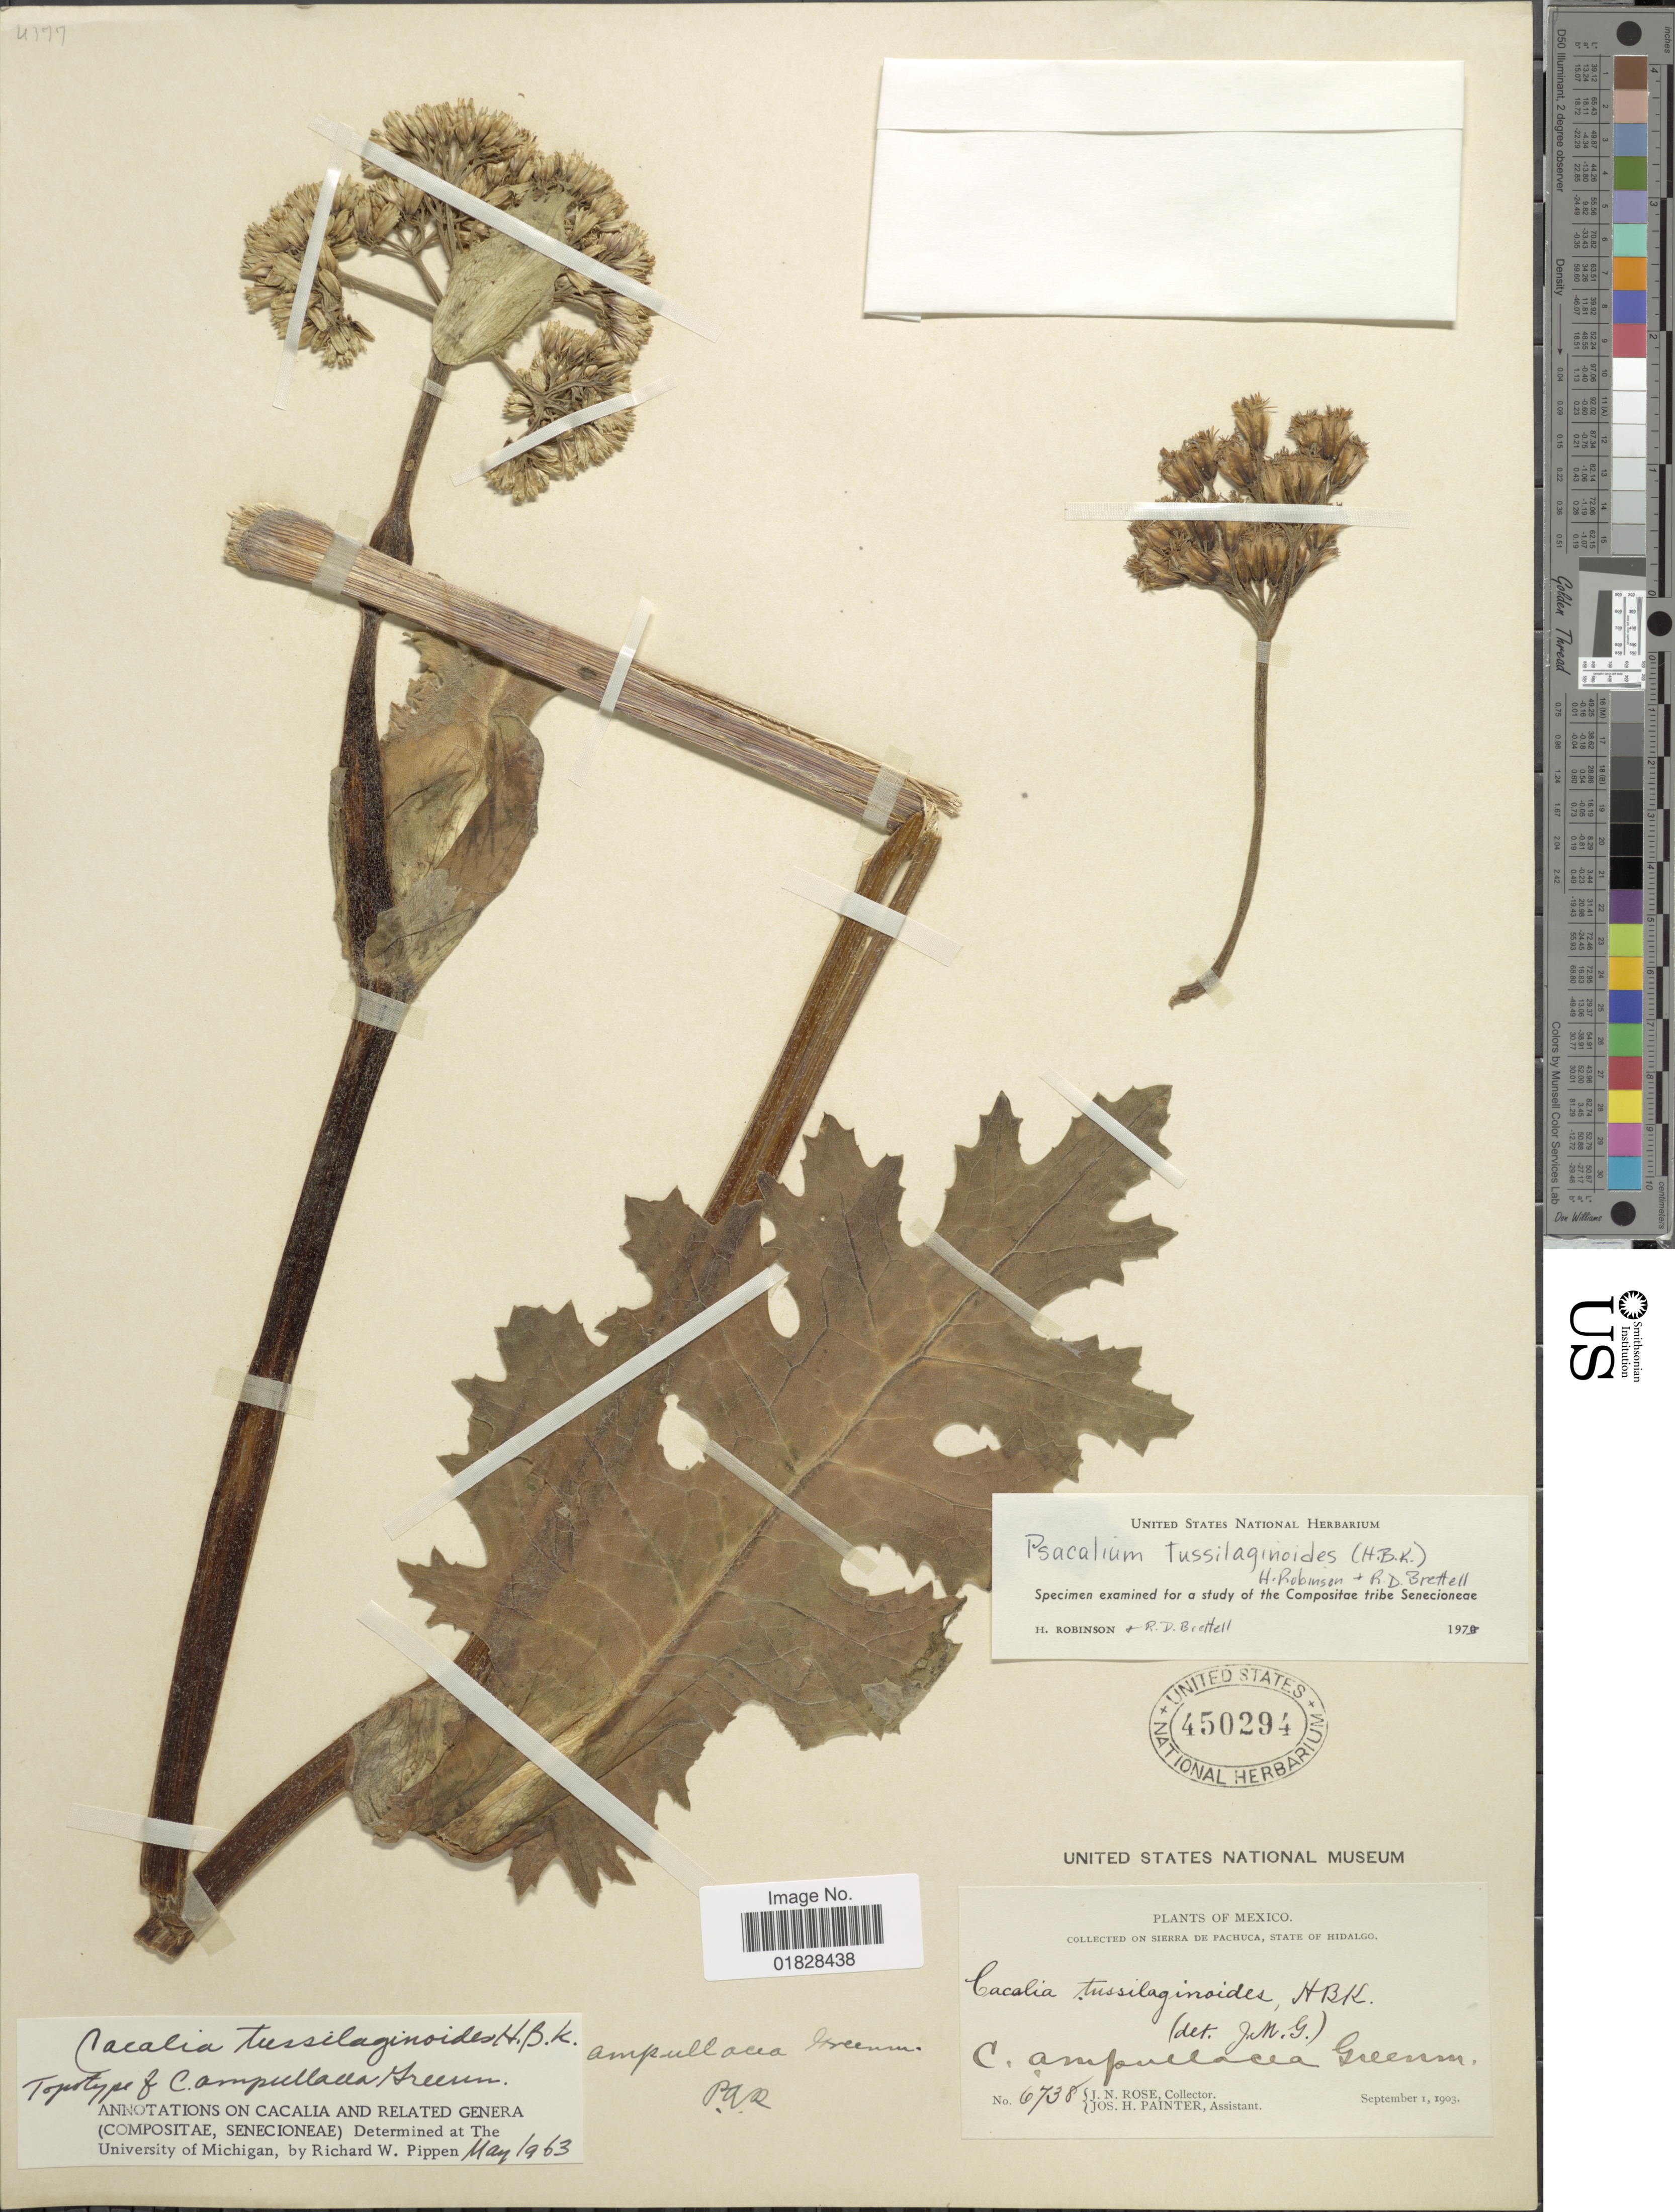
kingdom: Plantae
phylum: Tracheophyta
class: Magnoliopsida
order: Asterales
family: Asteraceae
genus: Psacalium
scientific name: Psacalium tussilaginoides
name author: (Kunth) H. Rob. & Brettell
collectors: J. N. Rose & J. H. Painter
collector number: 6738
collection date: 1903-09-01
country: Mexico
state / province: Hidalgo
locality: On Sierra de Pachuca, State of Hidalgo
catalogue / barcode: US 450294